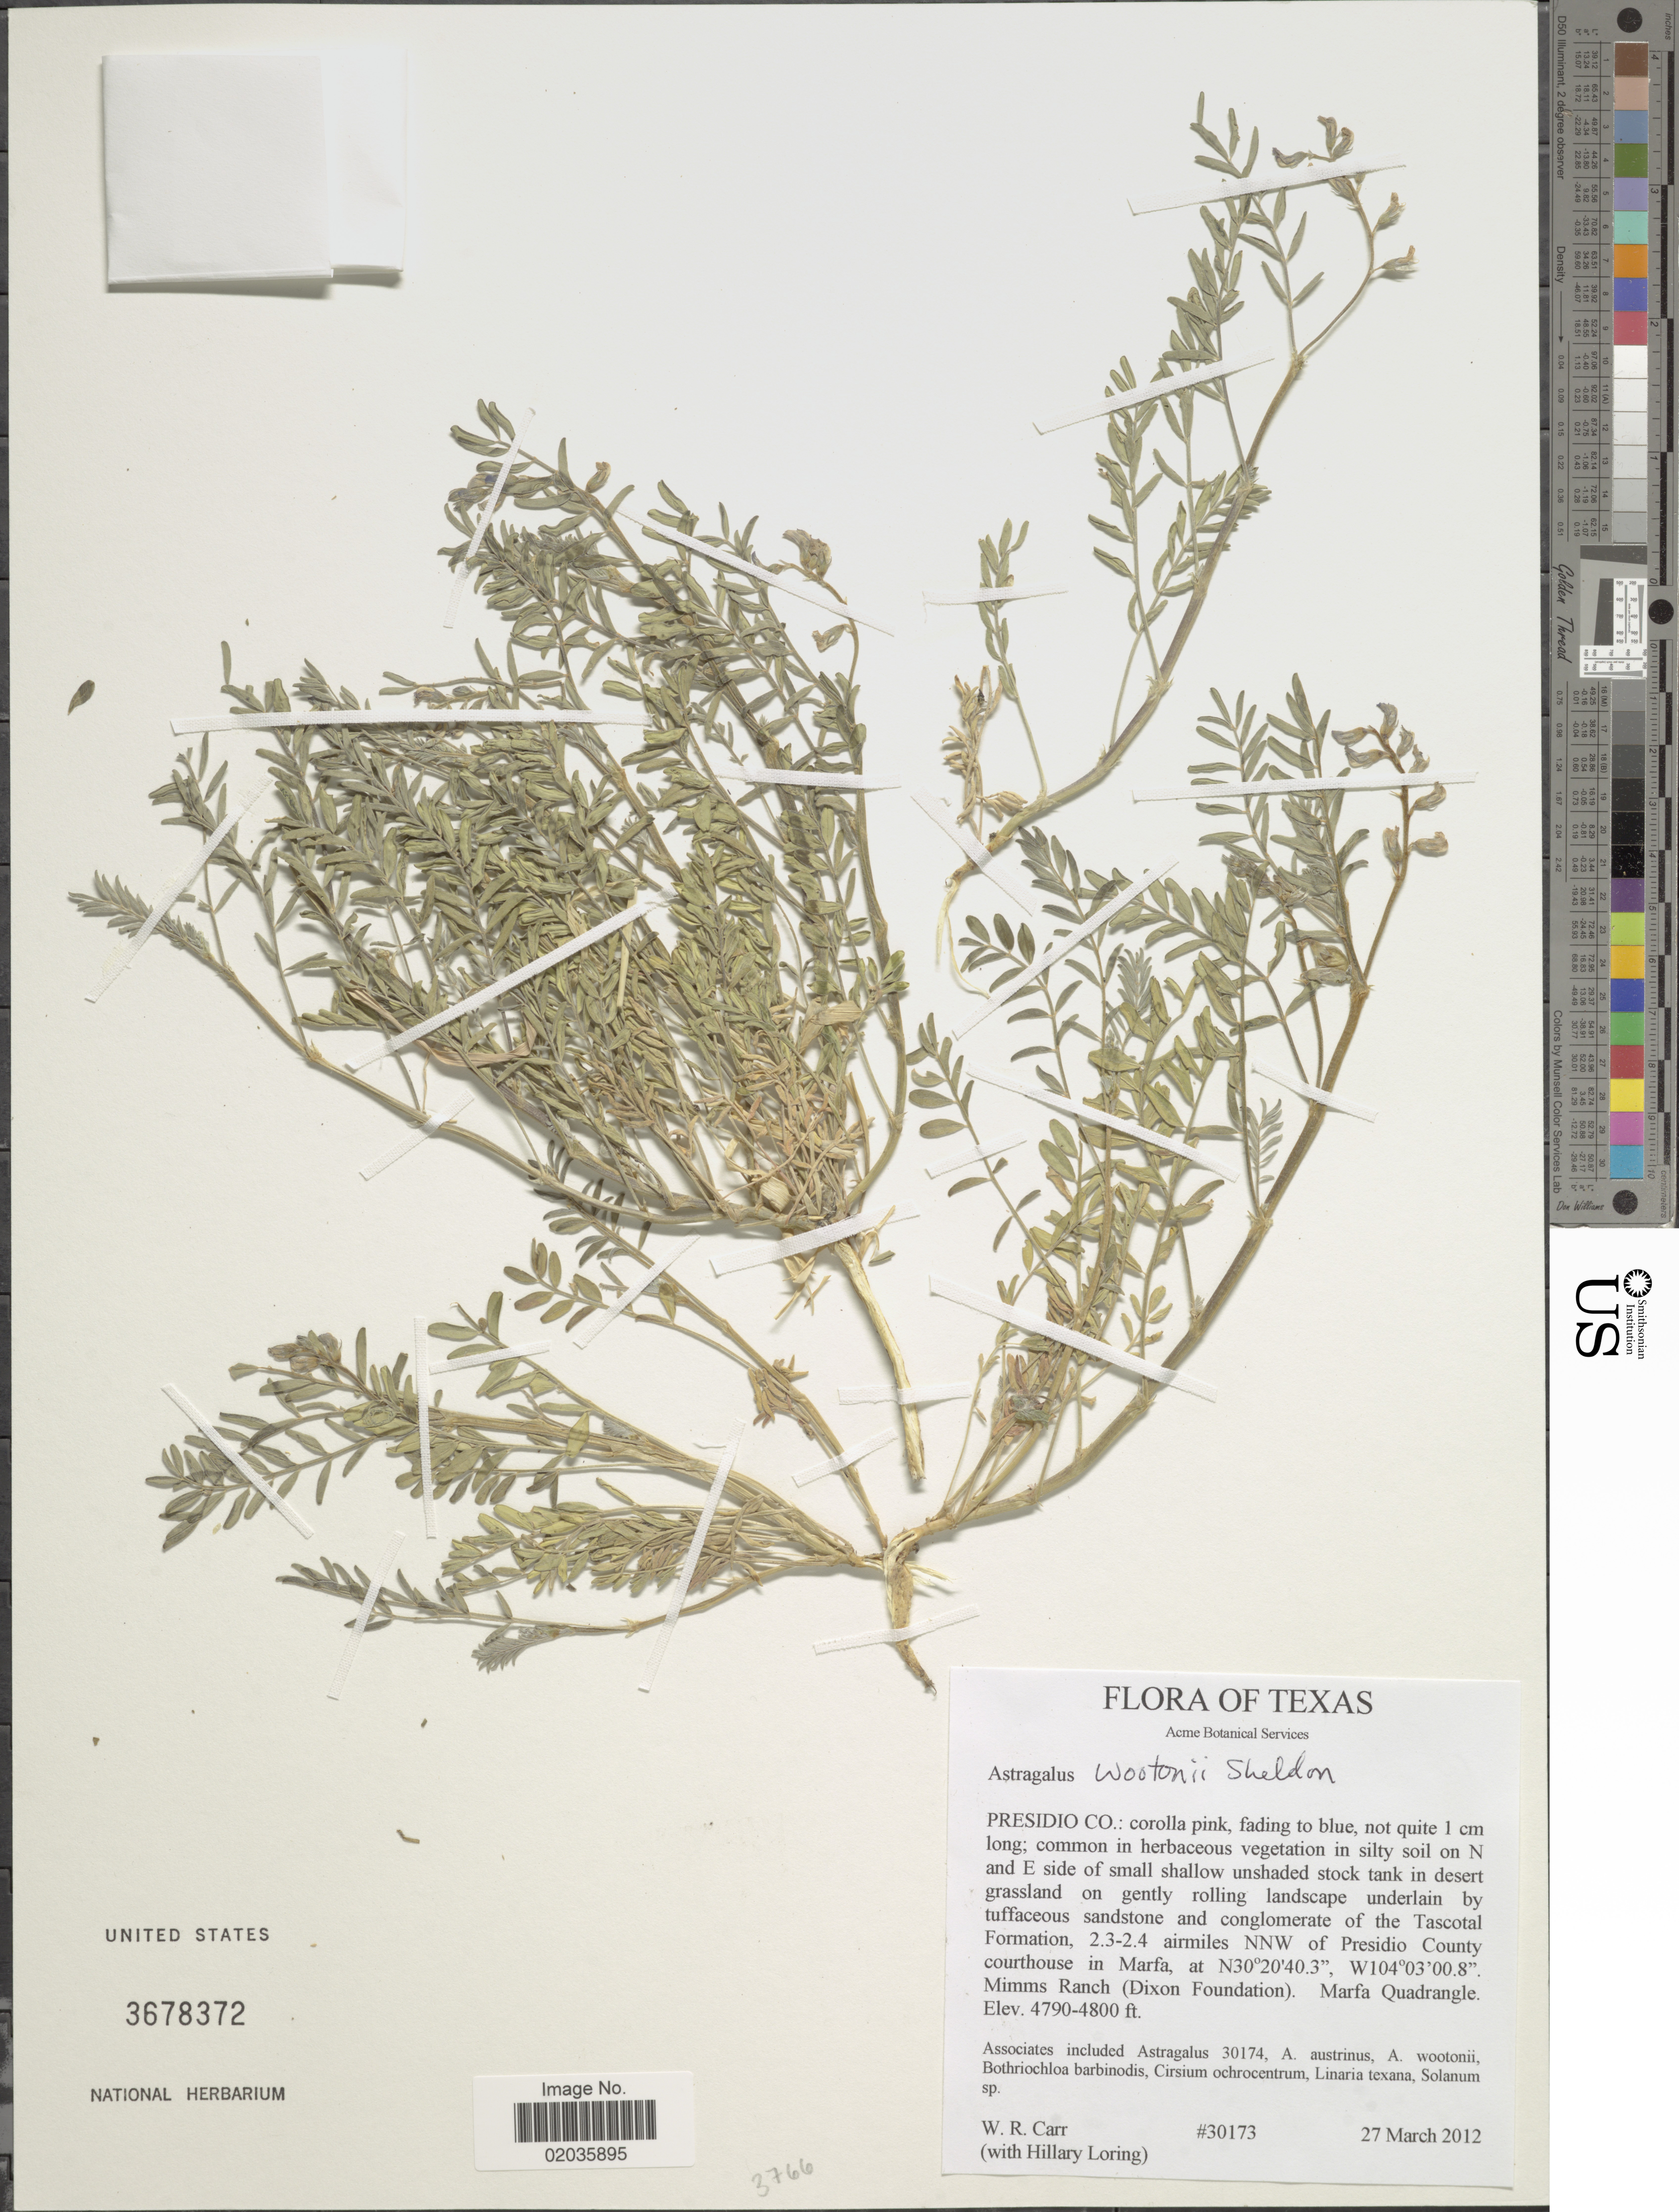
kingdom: Plantae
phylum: Tracheophyta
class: Magnoliopsida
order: Fabales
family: Fabaceae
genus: Astragalus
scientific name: Astragalus wootonii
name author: E. Sheld.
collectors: W. Carr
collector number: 30173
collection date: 2012-03-27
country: United States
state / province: Texas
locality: Texas, Presidio Co.: On N and E side of small shallow unshaded stock tank in desert grassland on gently rolling landscape underlain underlain by tuffaceous sandstone and conglomerate of the Tascotal Formation, 2.3-2.4 airmiles NNW of Presidio County courthouse in Marfa, Mimms ranch (Dixon foundation). Marfa Quadrangle.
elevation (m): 1460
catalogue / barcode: US 3678372